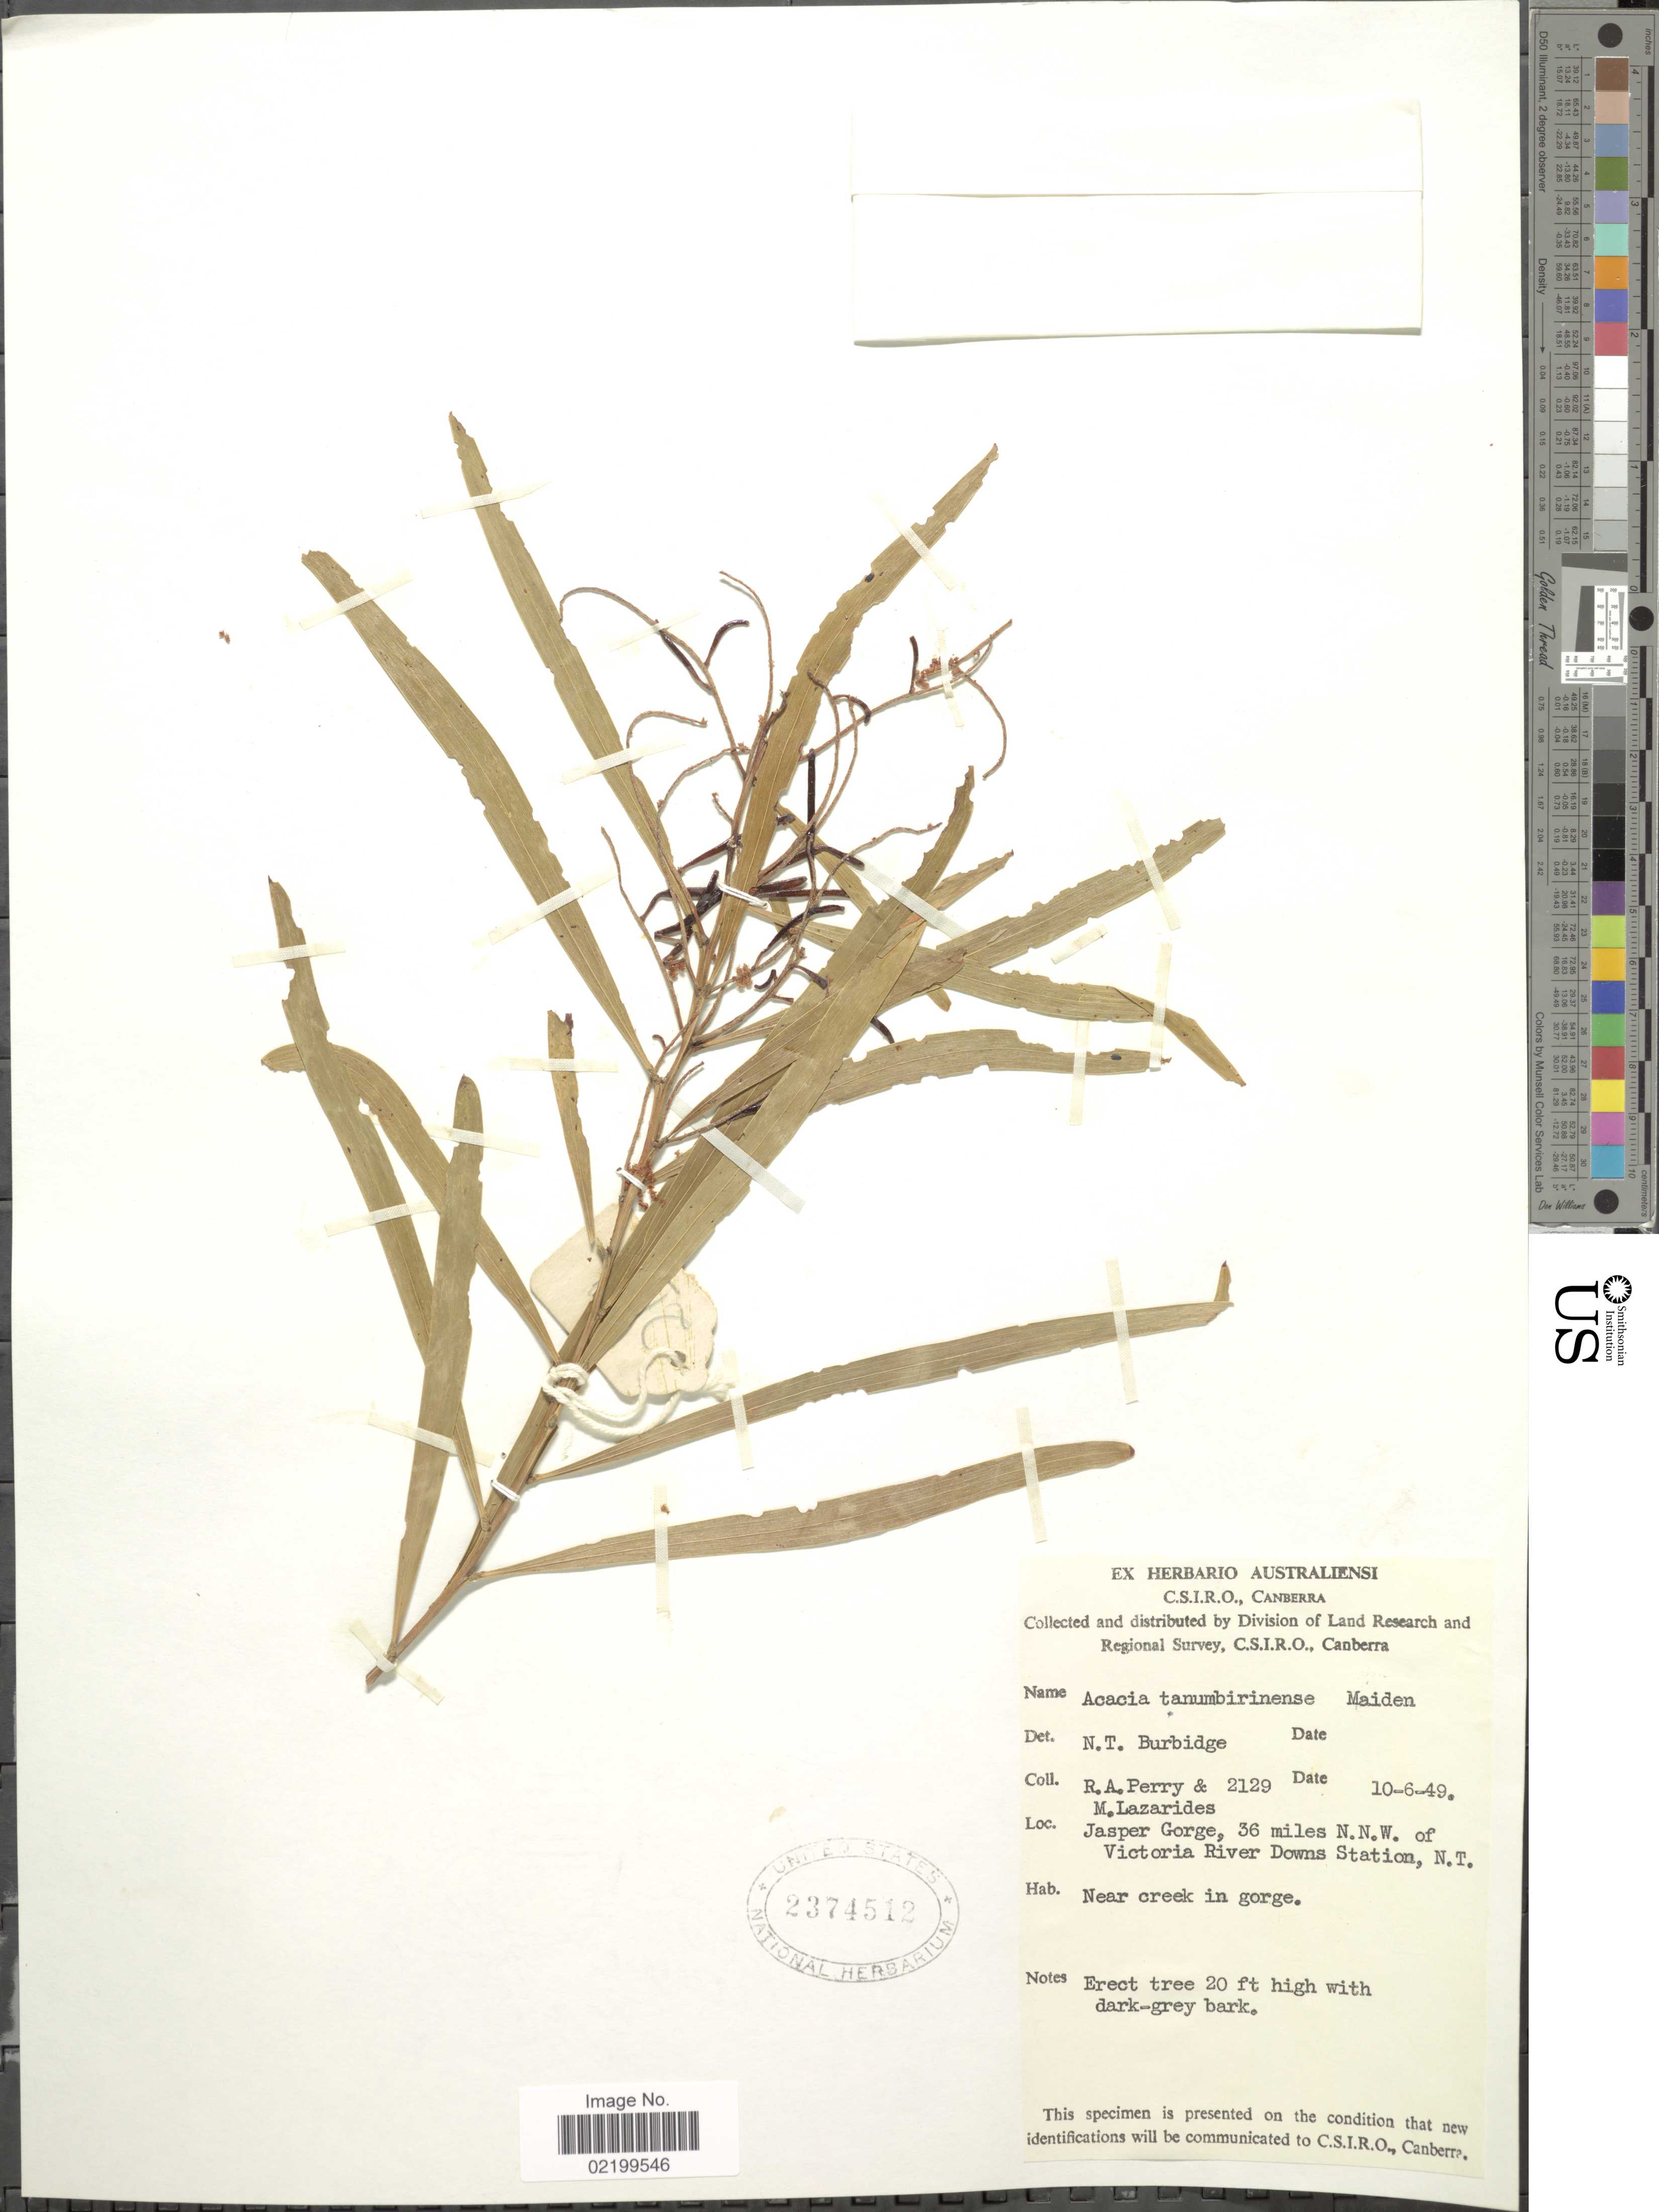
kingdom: Plantae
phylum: Tracheophyta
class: Magnoliopsida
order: Fabales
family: Fabaceae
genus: Acacia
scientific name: Acacia tanubirinense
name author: Maiden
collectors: Perry, R. A. & M. Lazarides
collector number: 2129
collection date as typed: Transcribed d/m/y: 10/6/49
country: Australia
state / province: Northern Territory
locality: Jasper Gorge, 36 miles N.N.W. of Victoria River Downs Station, N.T,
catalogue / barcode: US 2374512